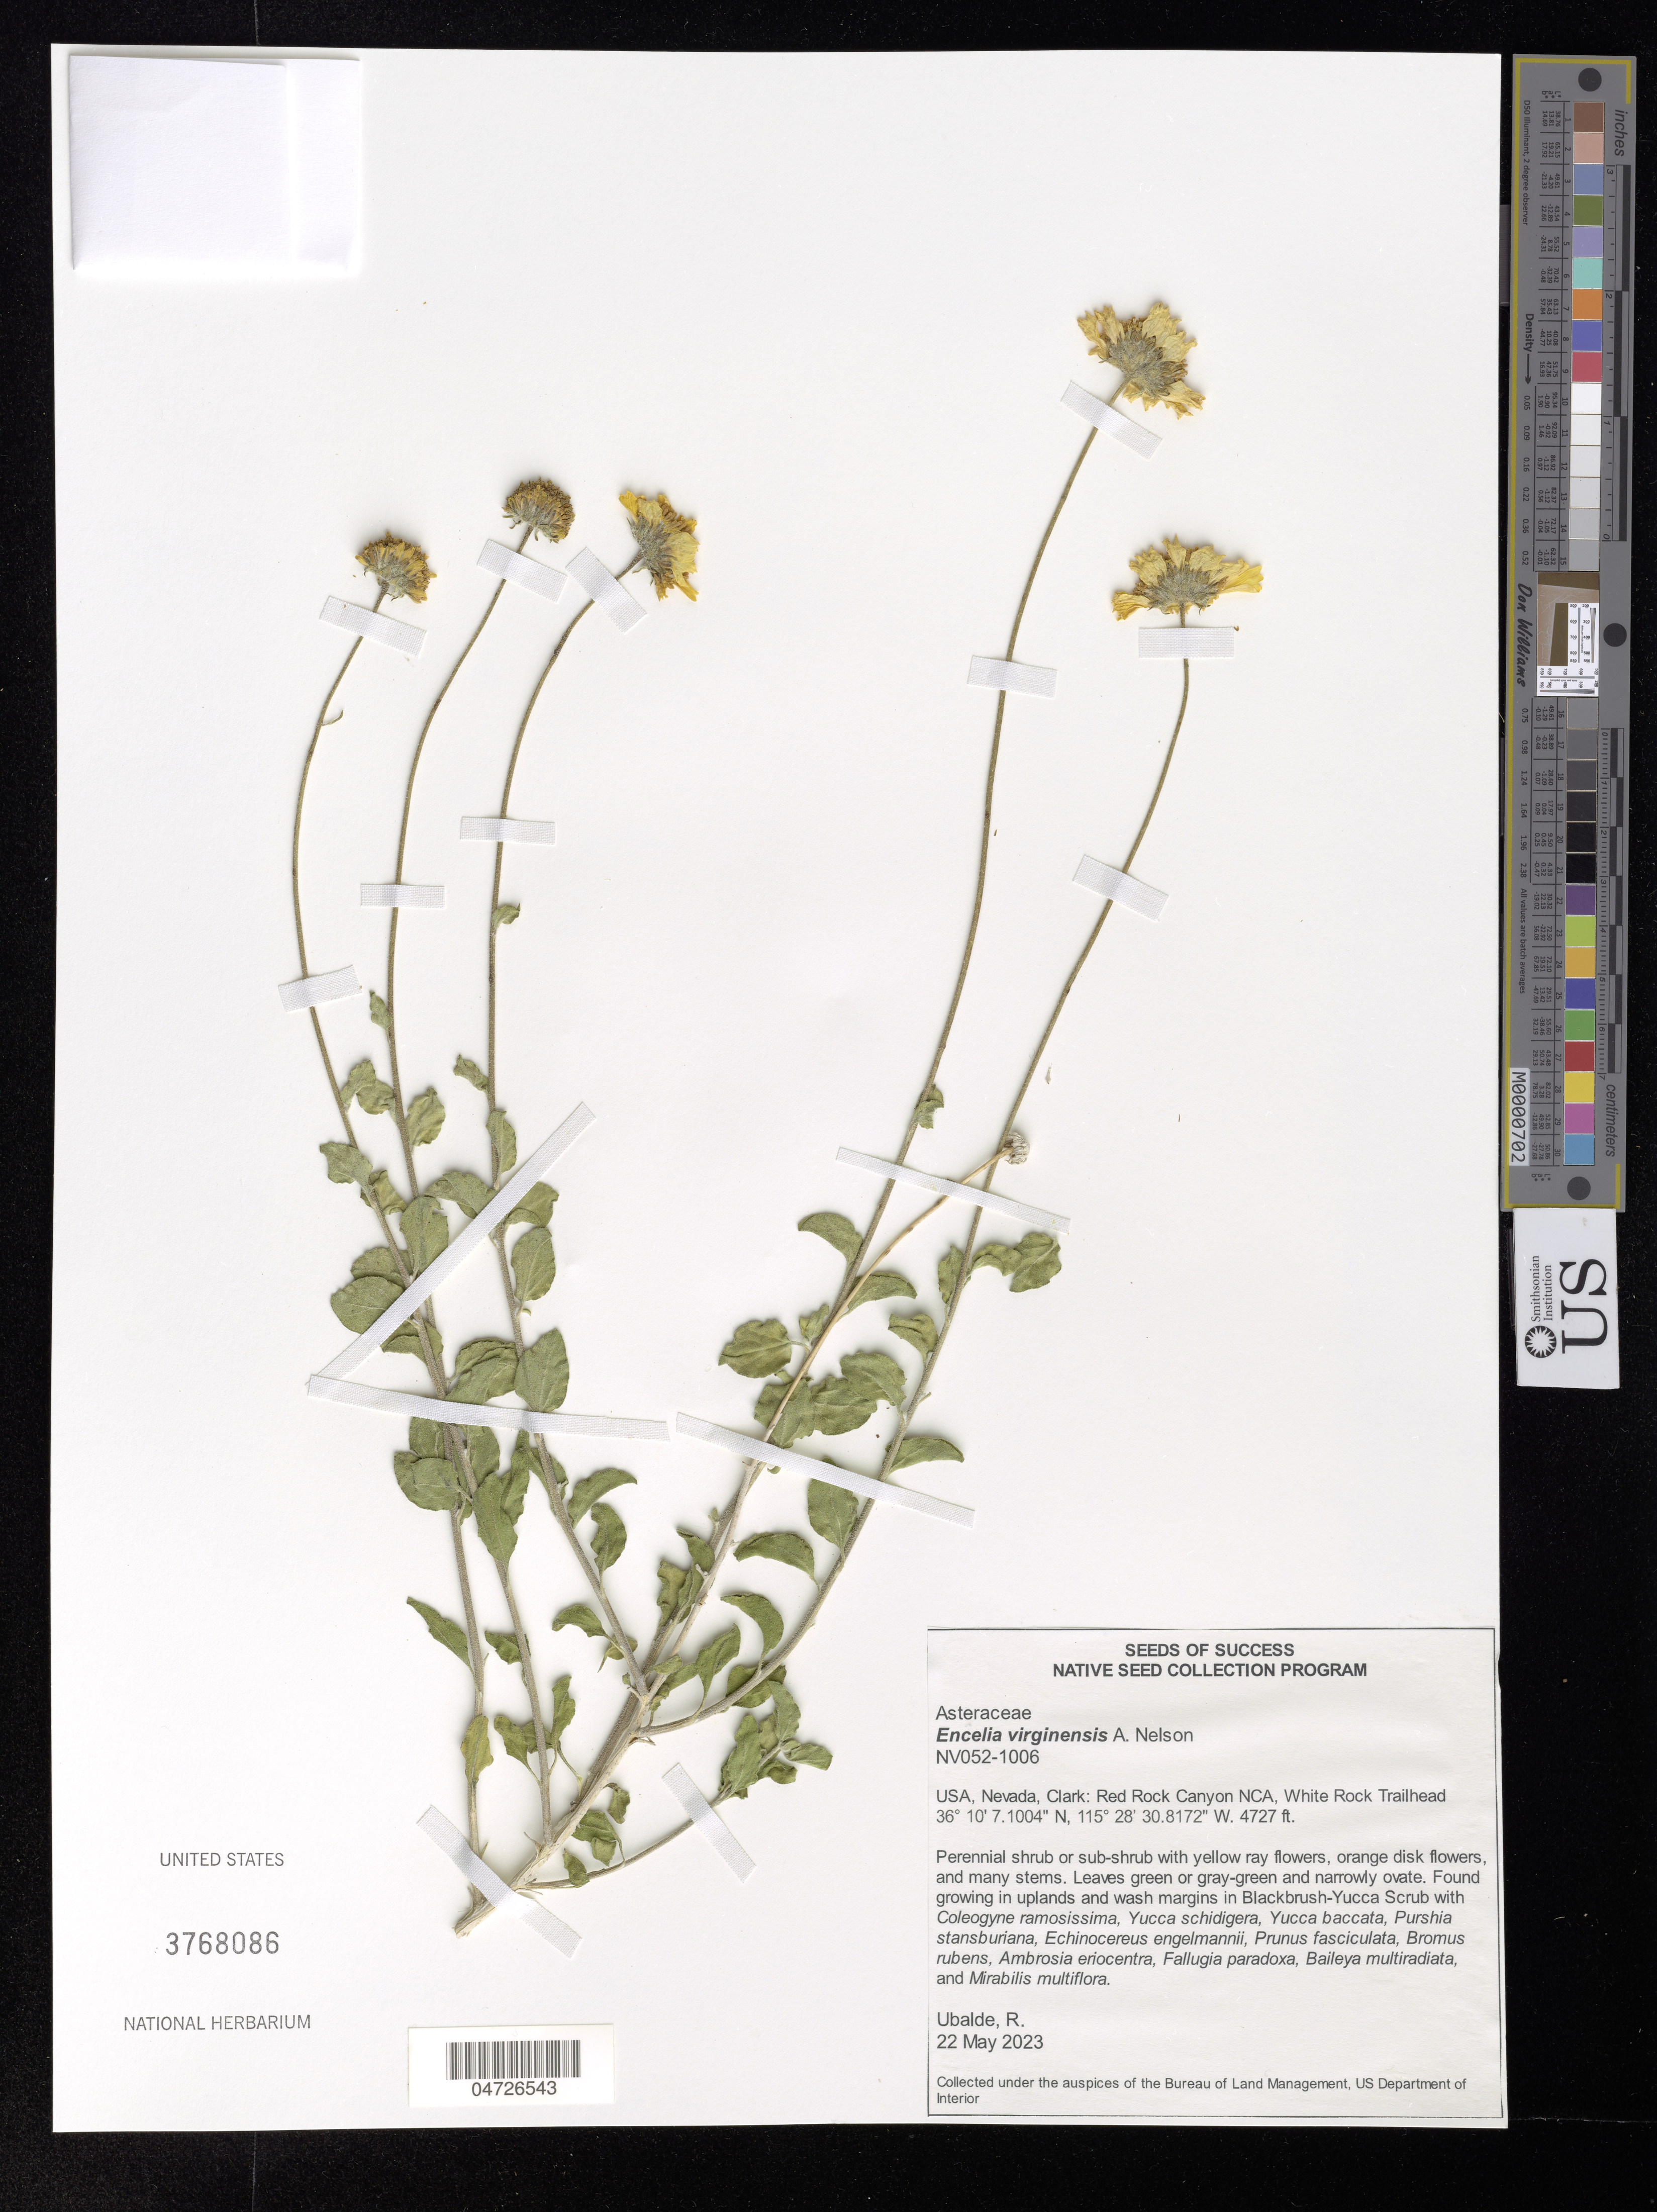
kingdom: Plantae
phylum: Tracheophyta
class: Magnoliopsida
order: Asterales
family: Asteraceae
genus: Encelia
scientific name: Encelia virginensis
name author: A. Nelson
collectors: R. Ubalde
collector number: NV052-1006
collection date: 2023-05-22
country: United States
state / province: Nevada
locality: Clark: Red Rock Canyon NCA, White Rock Trailhead.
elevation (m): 1441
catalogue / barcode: US 3768086